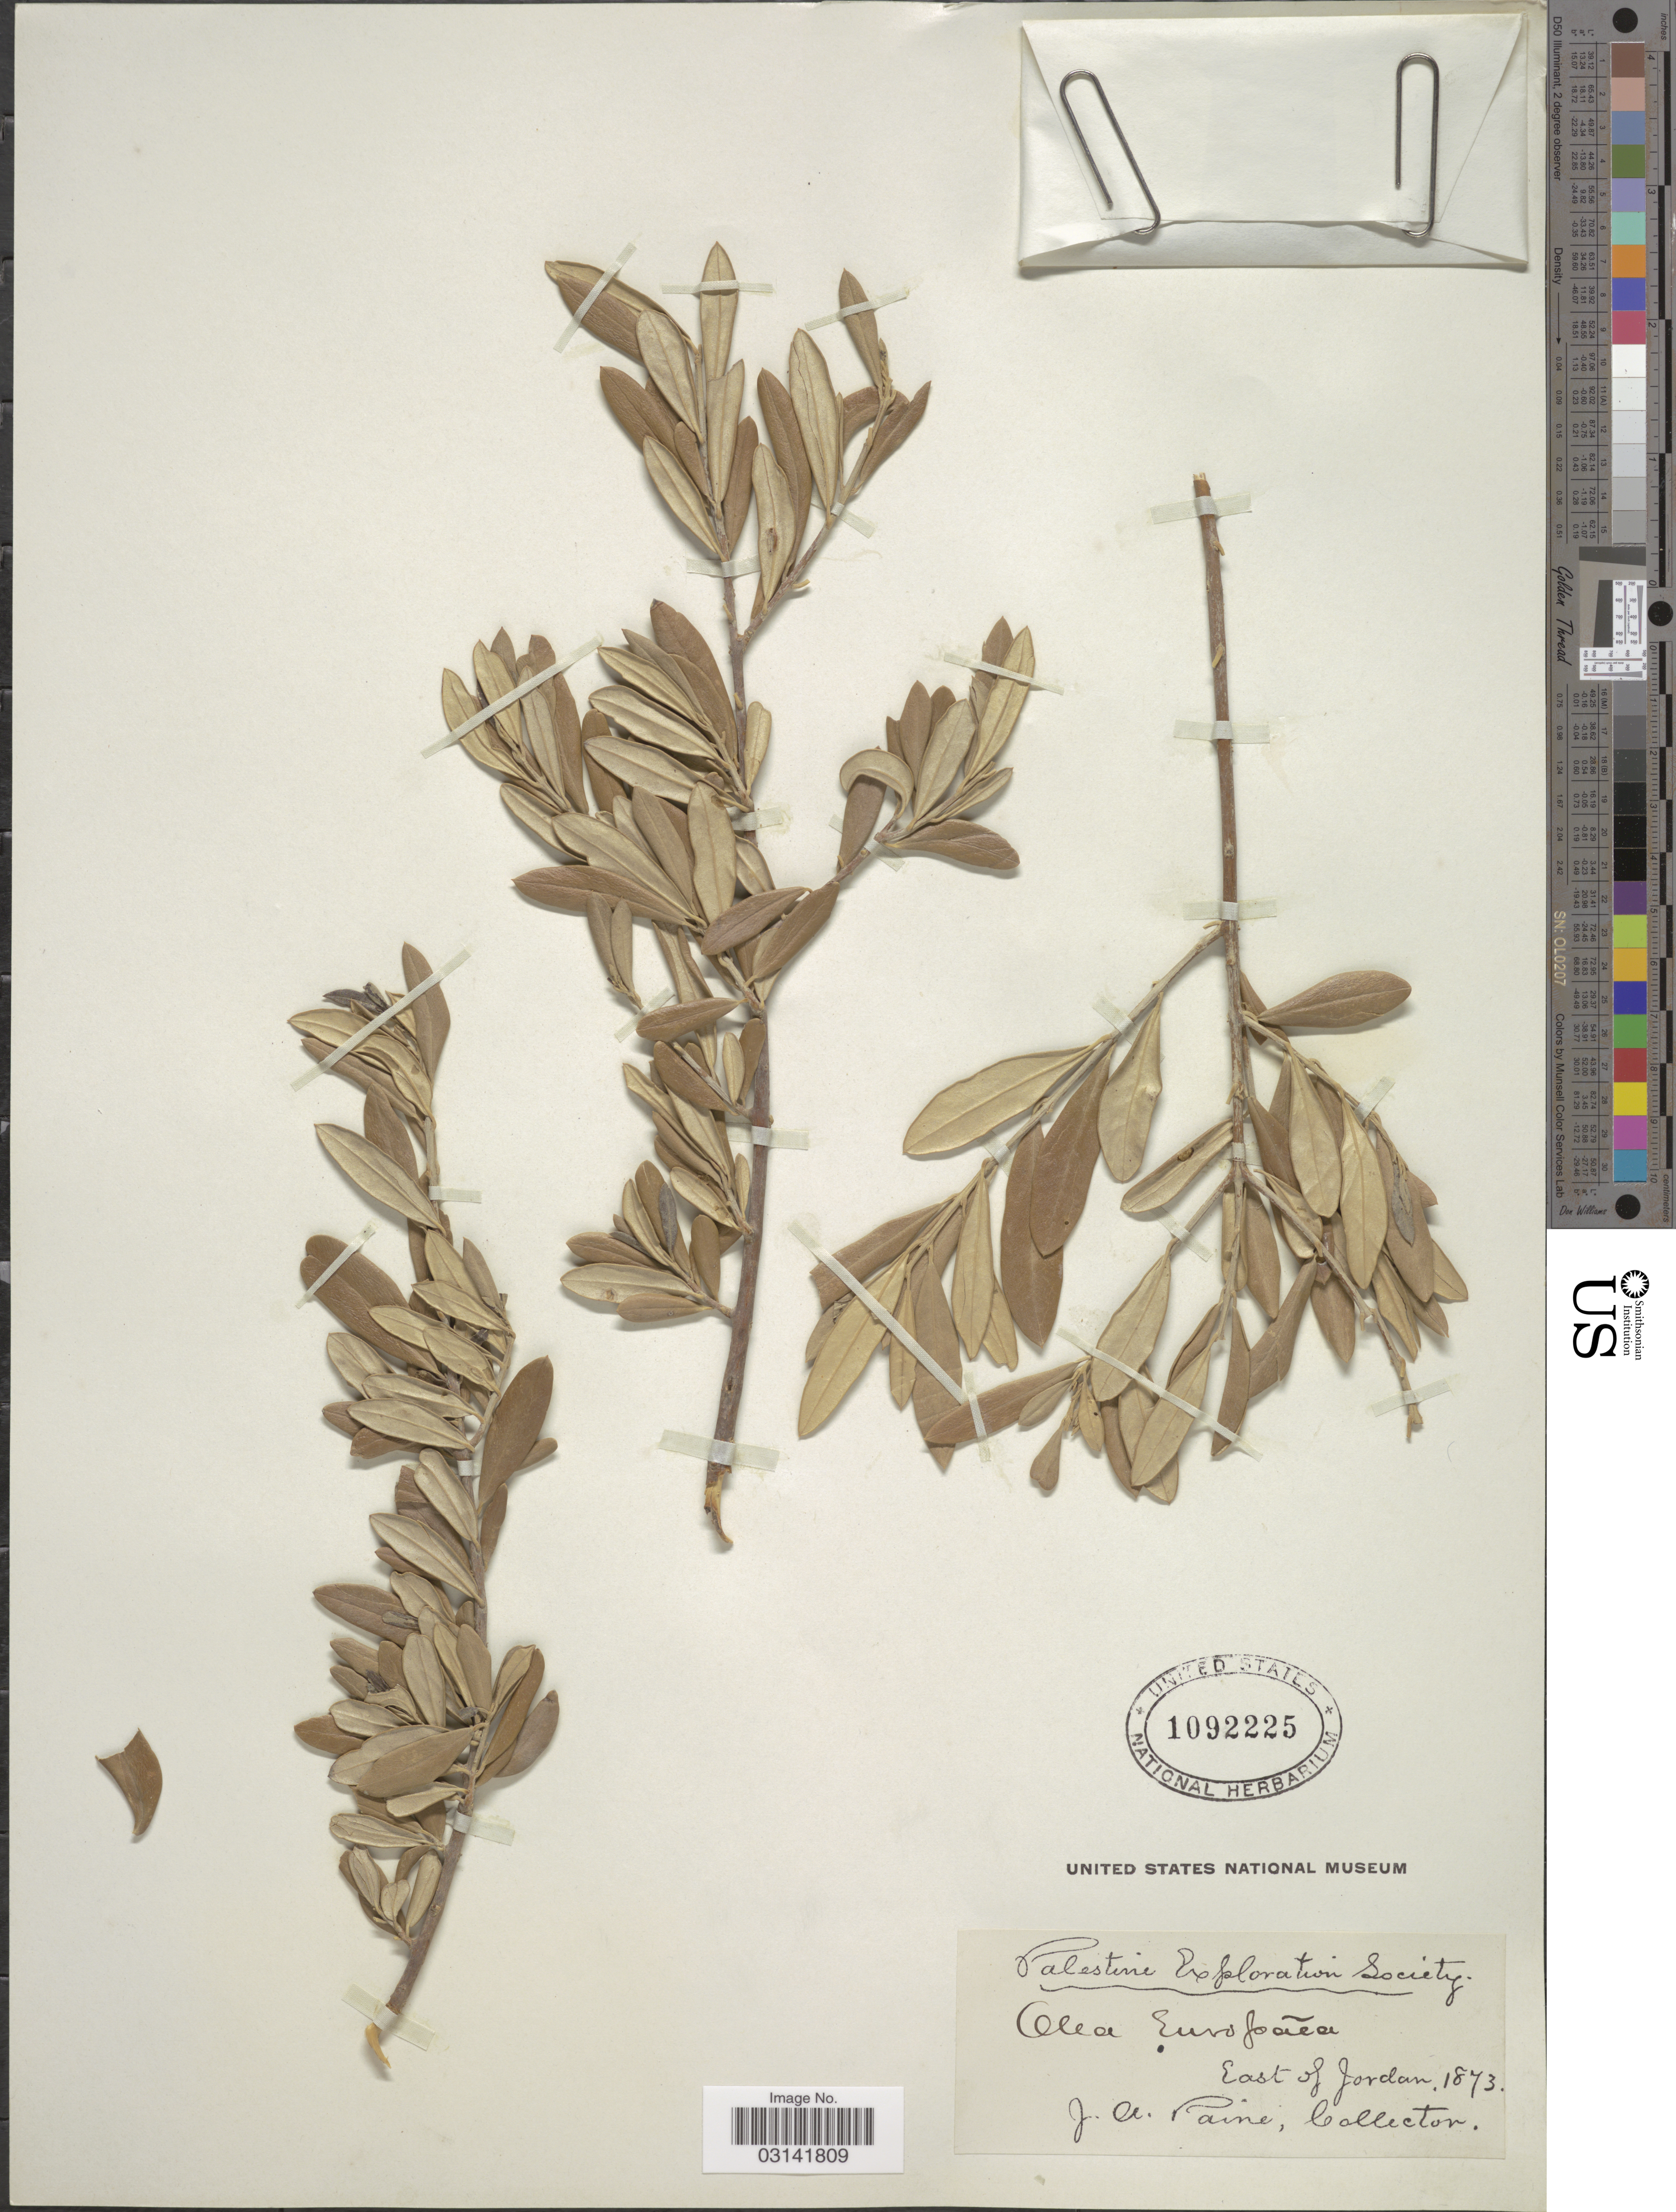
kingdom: Plantae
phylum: Tracheophyta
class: Magnoliopsida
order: Lamiales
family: Oleaceae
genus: Olea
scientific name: Olea europaea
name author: L.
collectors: J. A. Paine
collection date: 1873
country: Jordan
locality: East of Jordan.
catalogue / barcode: US 1092225